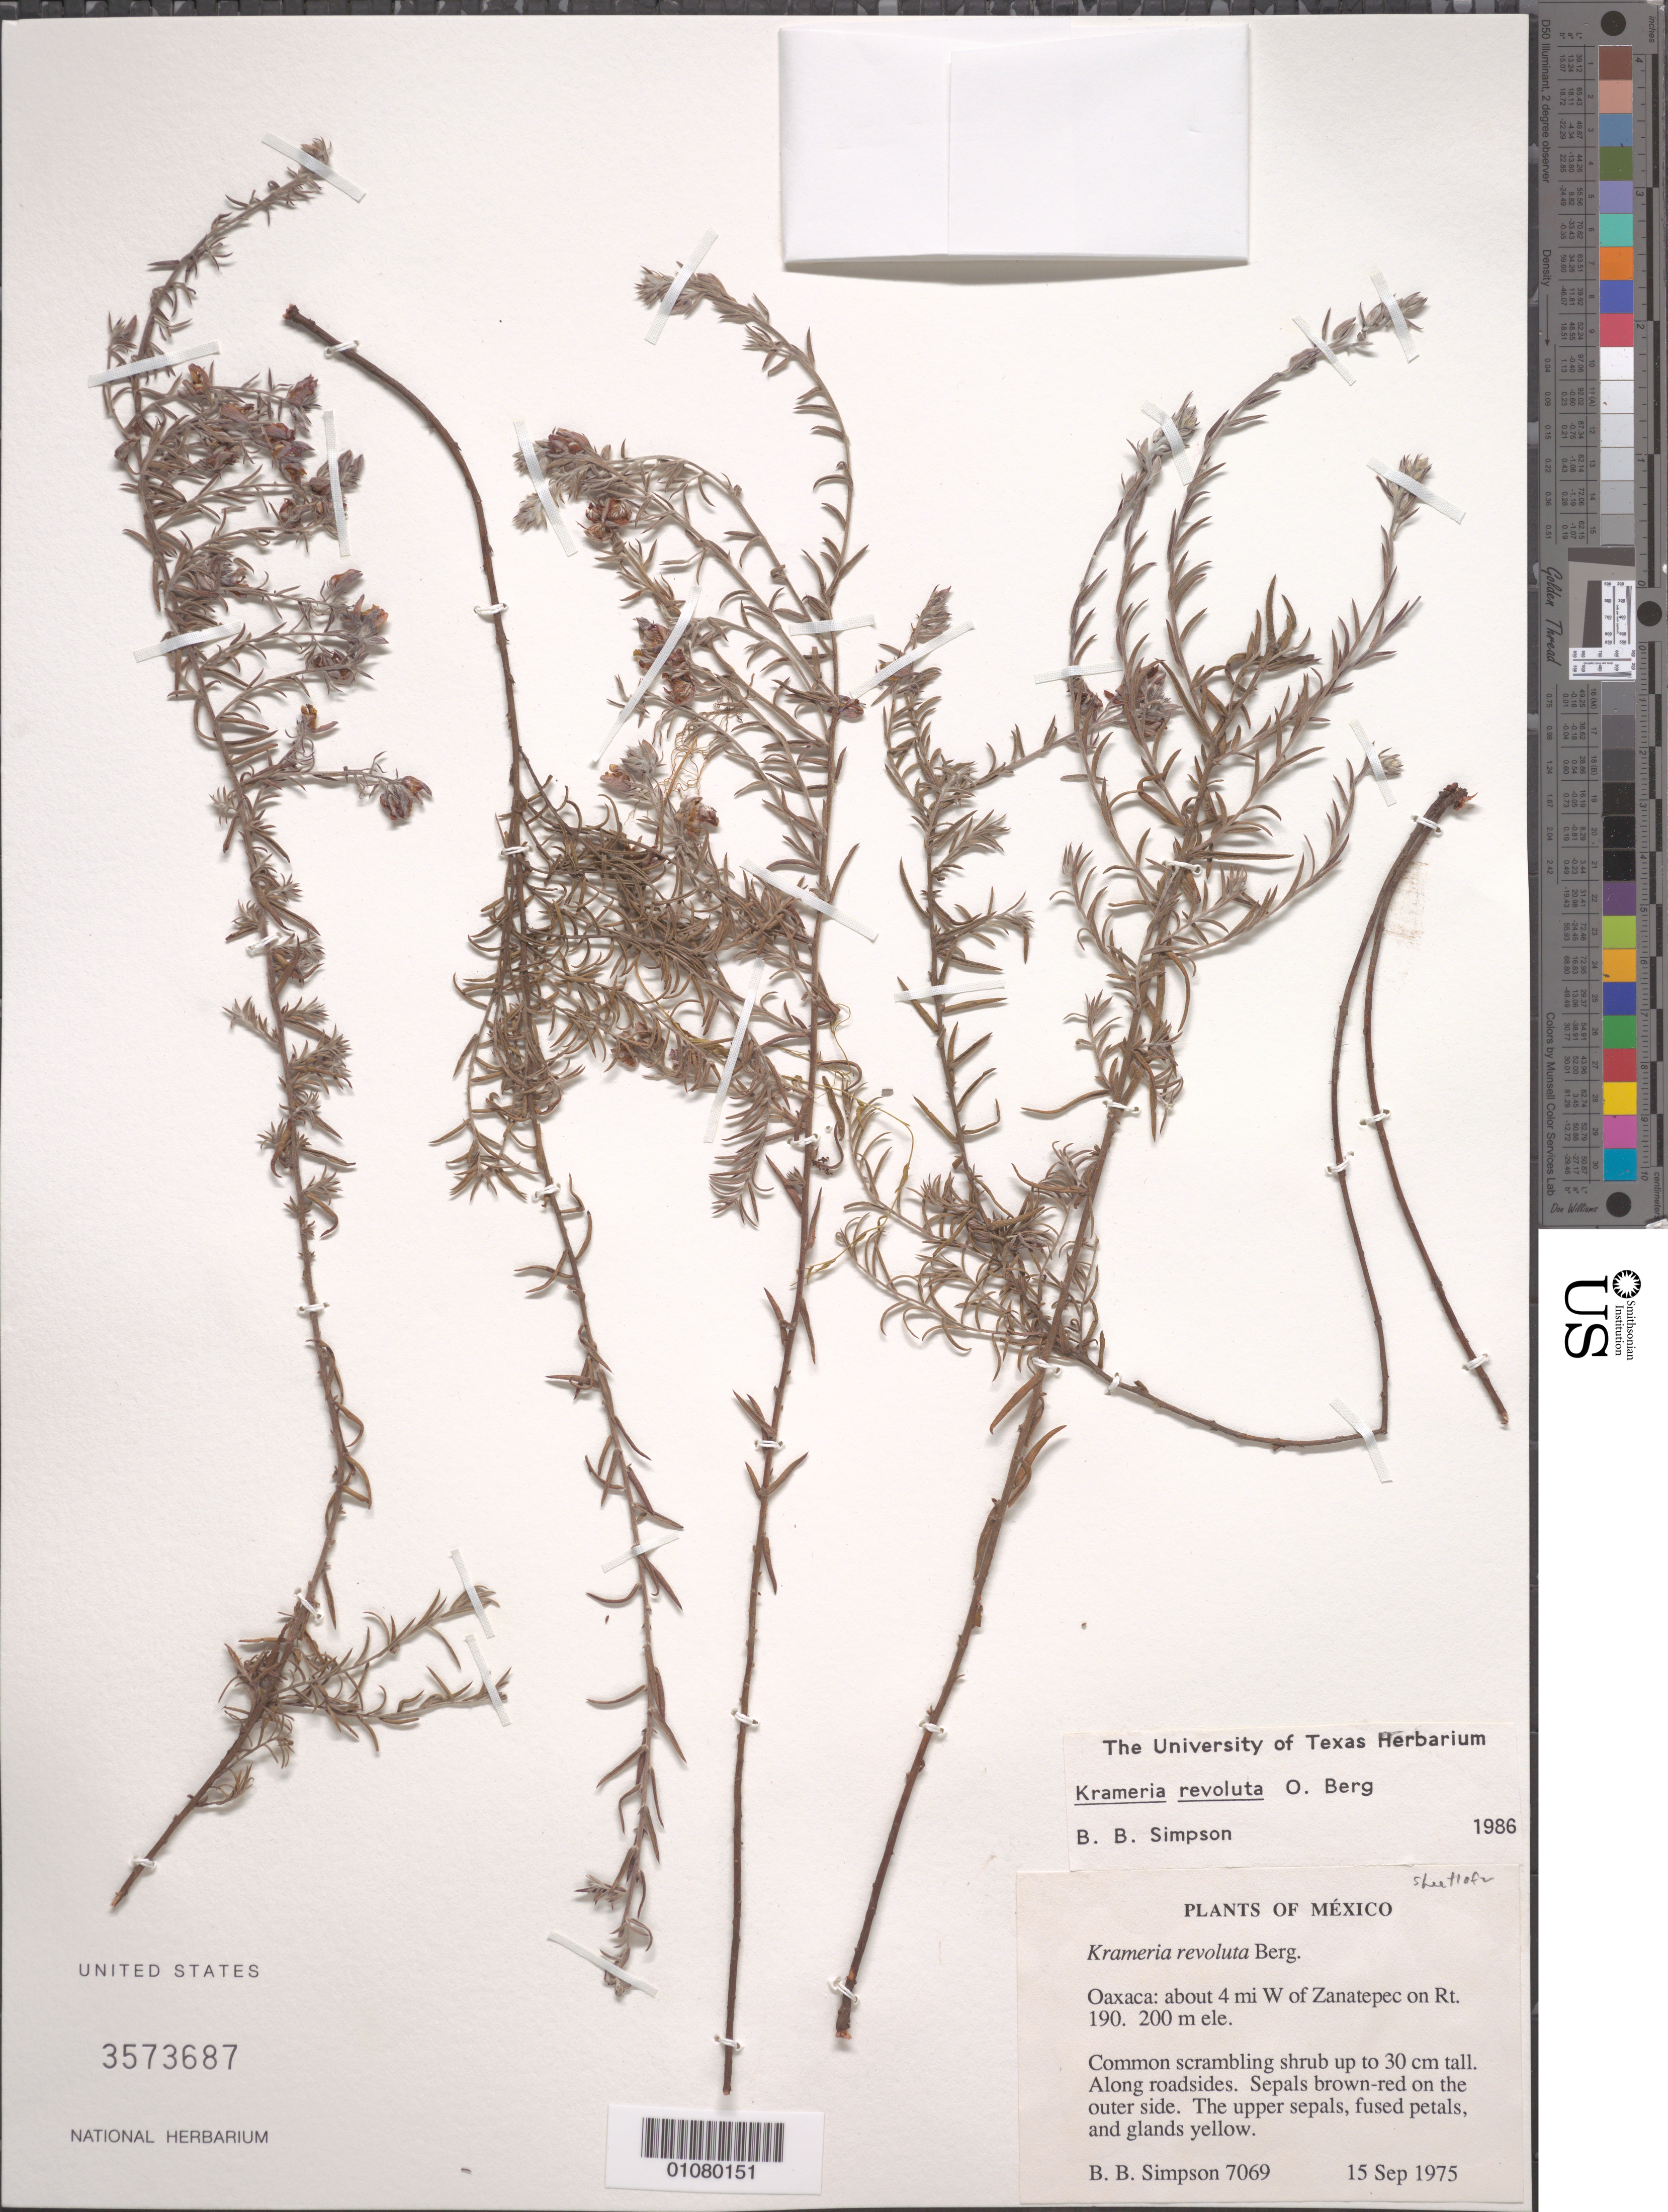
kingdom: Plantae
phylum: Tracheophyta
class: Magnoliopsida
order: Zygophyllales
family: Krameriaceae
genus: Krameria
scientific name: Krameria revoluta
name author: O. Berg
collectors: B. B. Simpson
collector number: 7069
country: Mexico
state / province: Oaxaca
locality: W of Zanatepec on Rt. 190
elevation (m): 200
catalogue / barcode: US 3573687